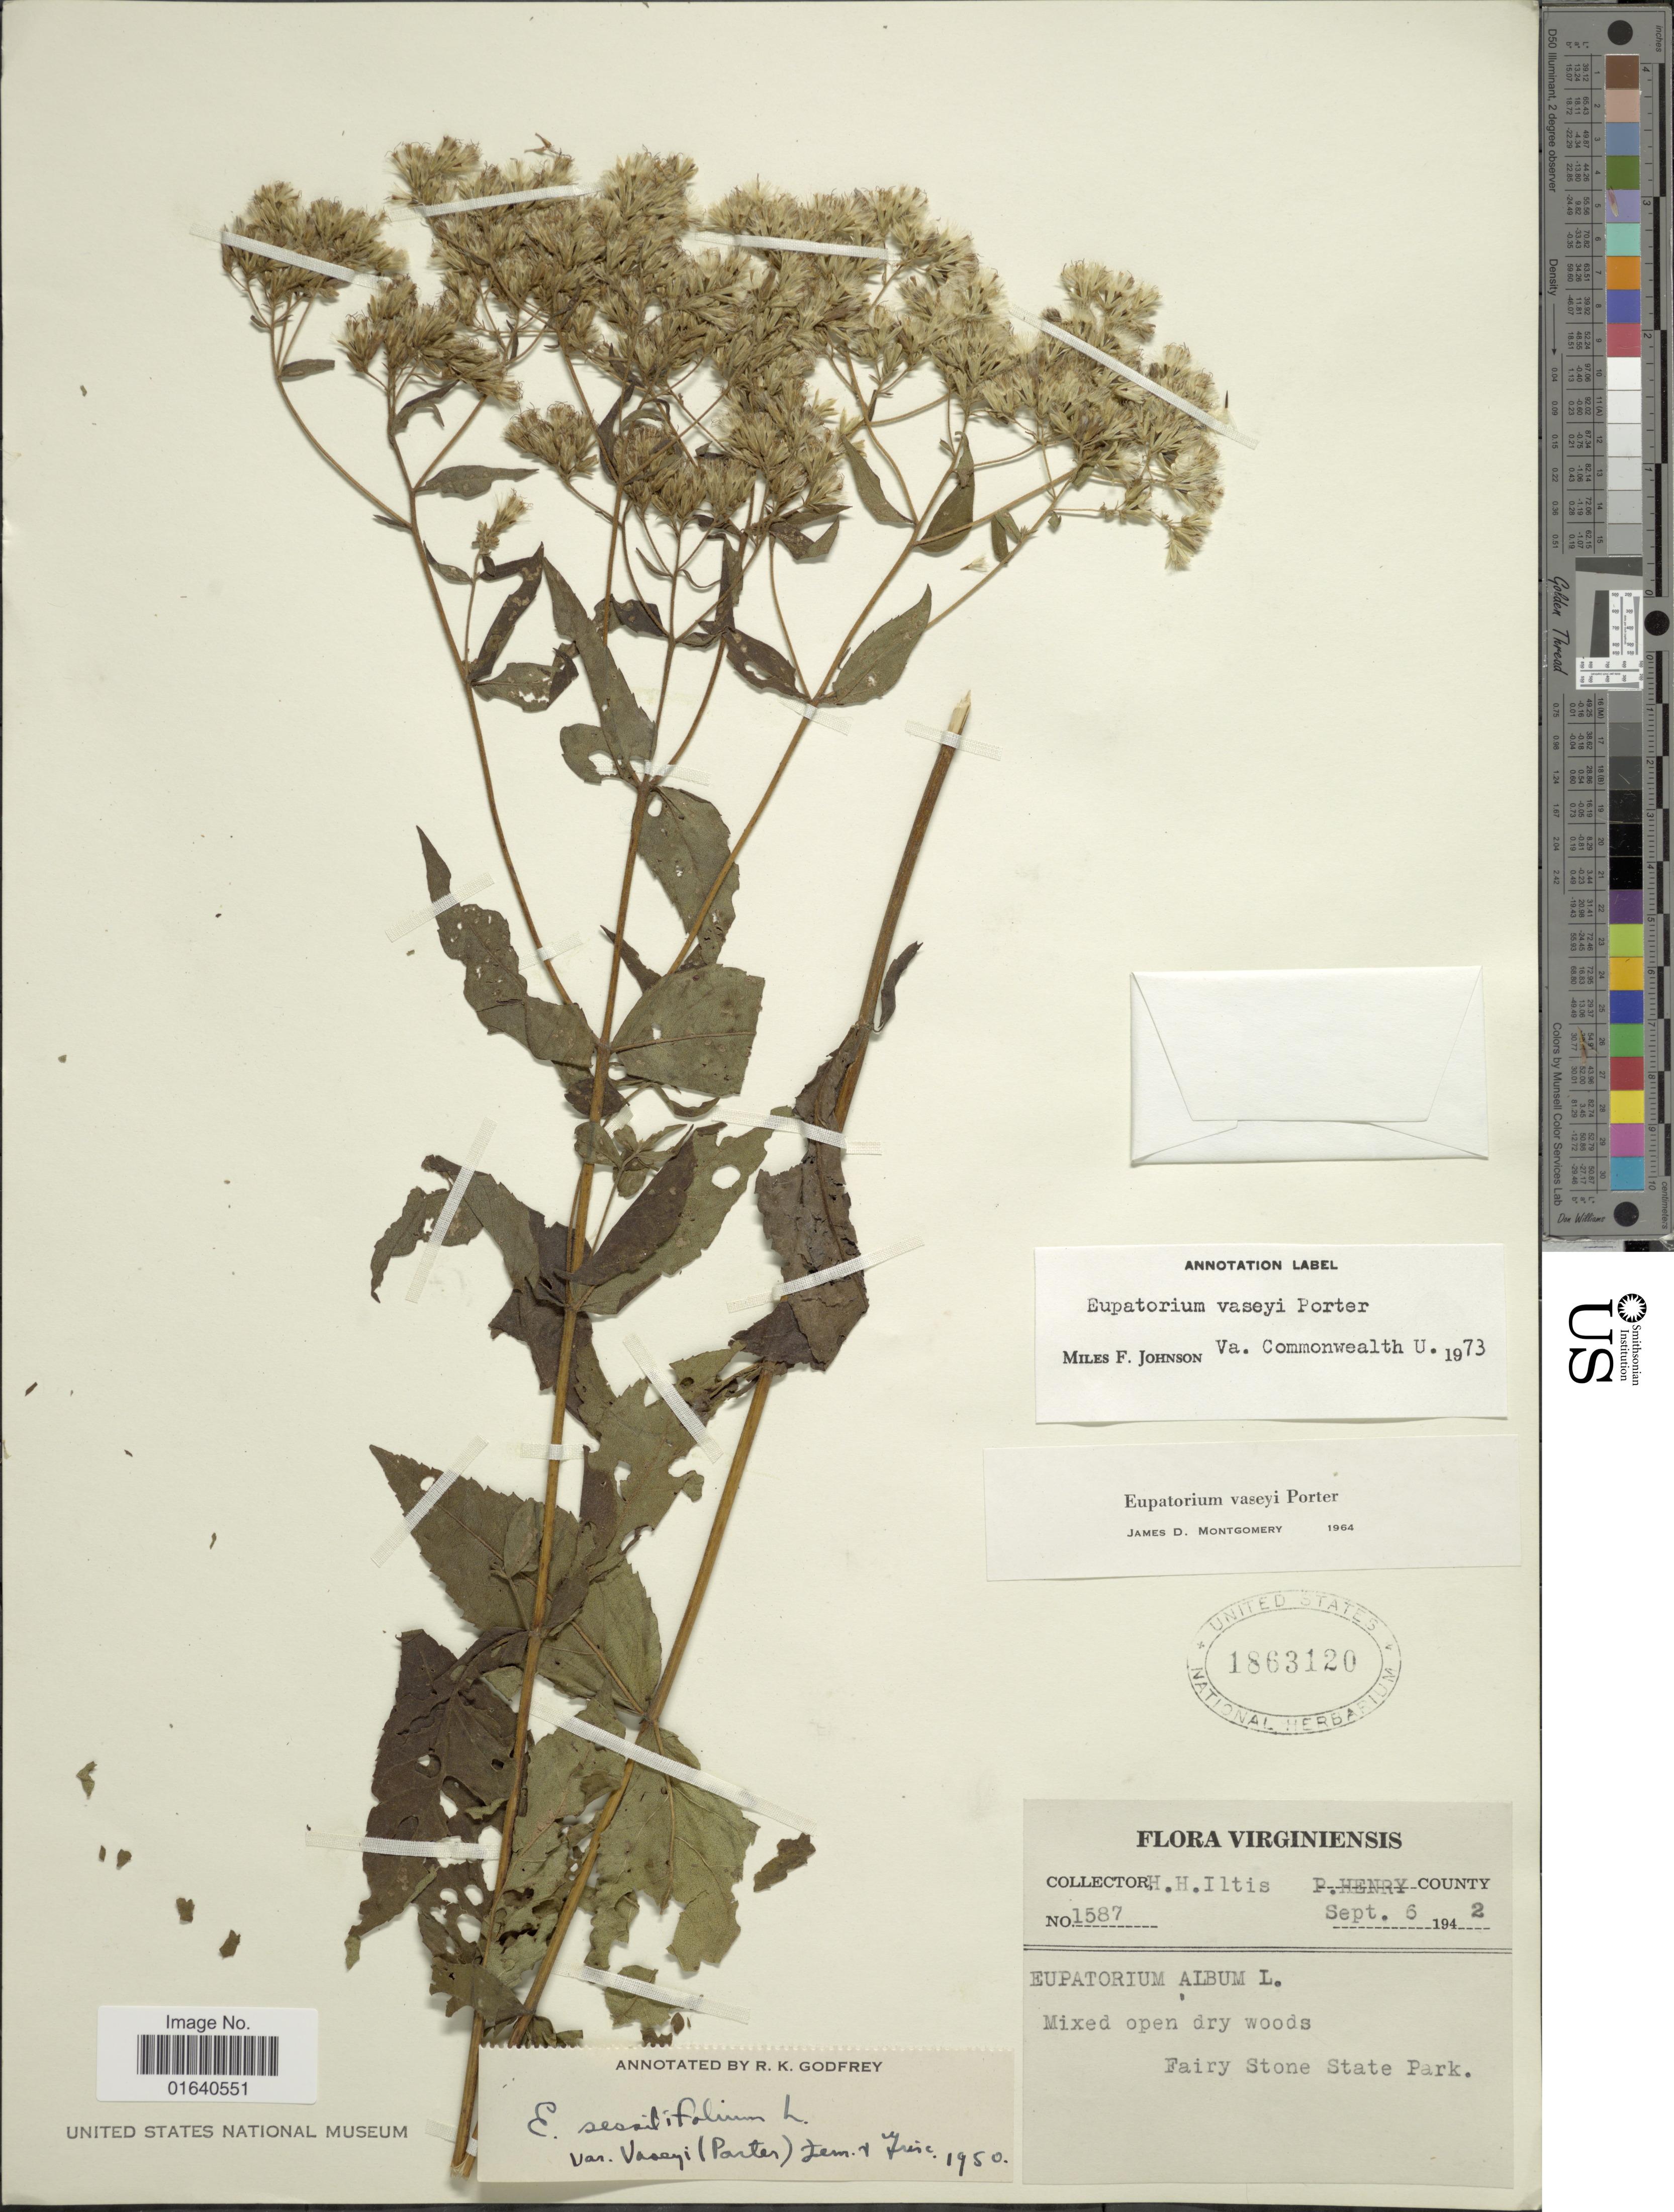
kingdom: Plantae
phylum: Tracheophyta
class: Magnoliopsida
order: Asterales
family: Asteraceae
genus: Eupatorium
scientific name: Eupatorium vaseyi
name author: Porter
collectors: H. H. Iltis & P. Henry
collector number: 1587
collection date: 1942-09-06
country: United States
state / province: Virginia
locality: Mixed open dry woods, Fairy tone State Park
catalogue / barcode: US 1863120